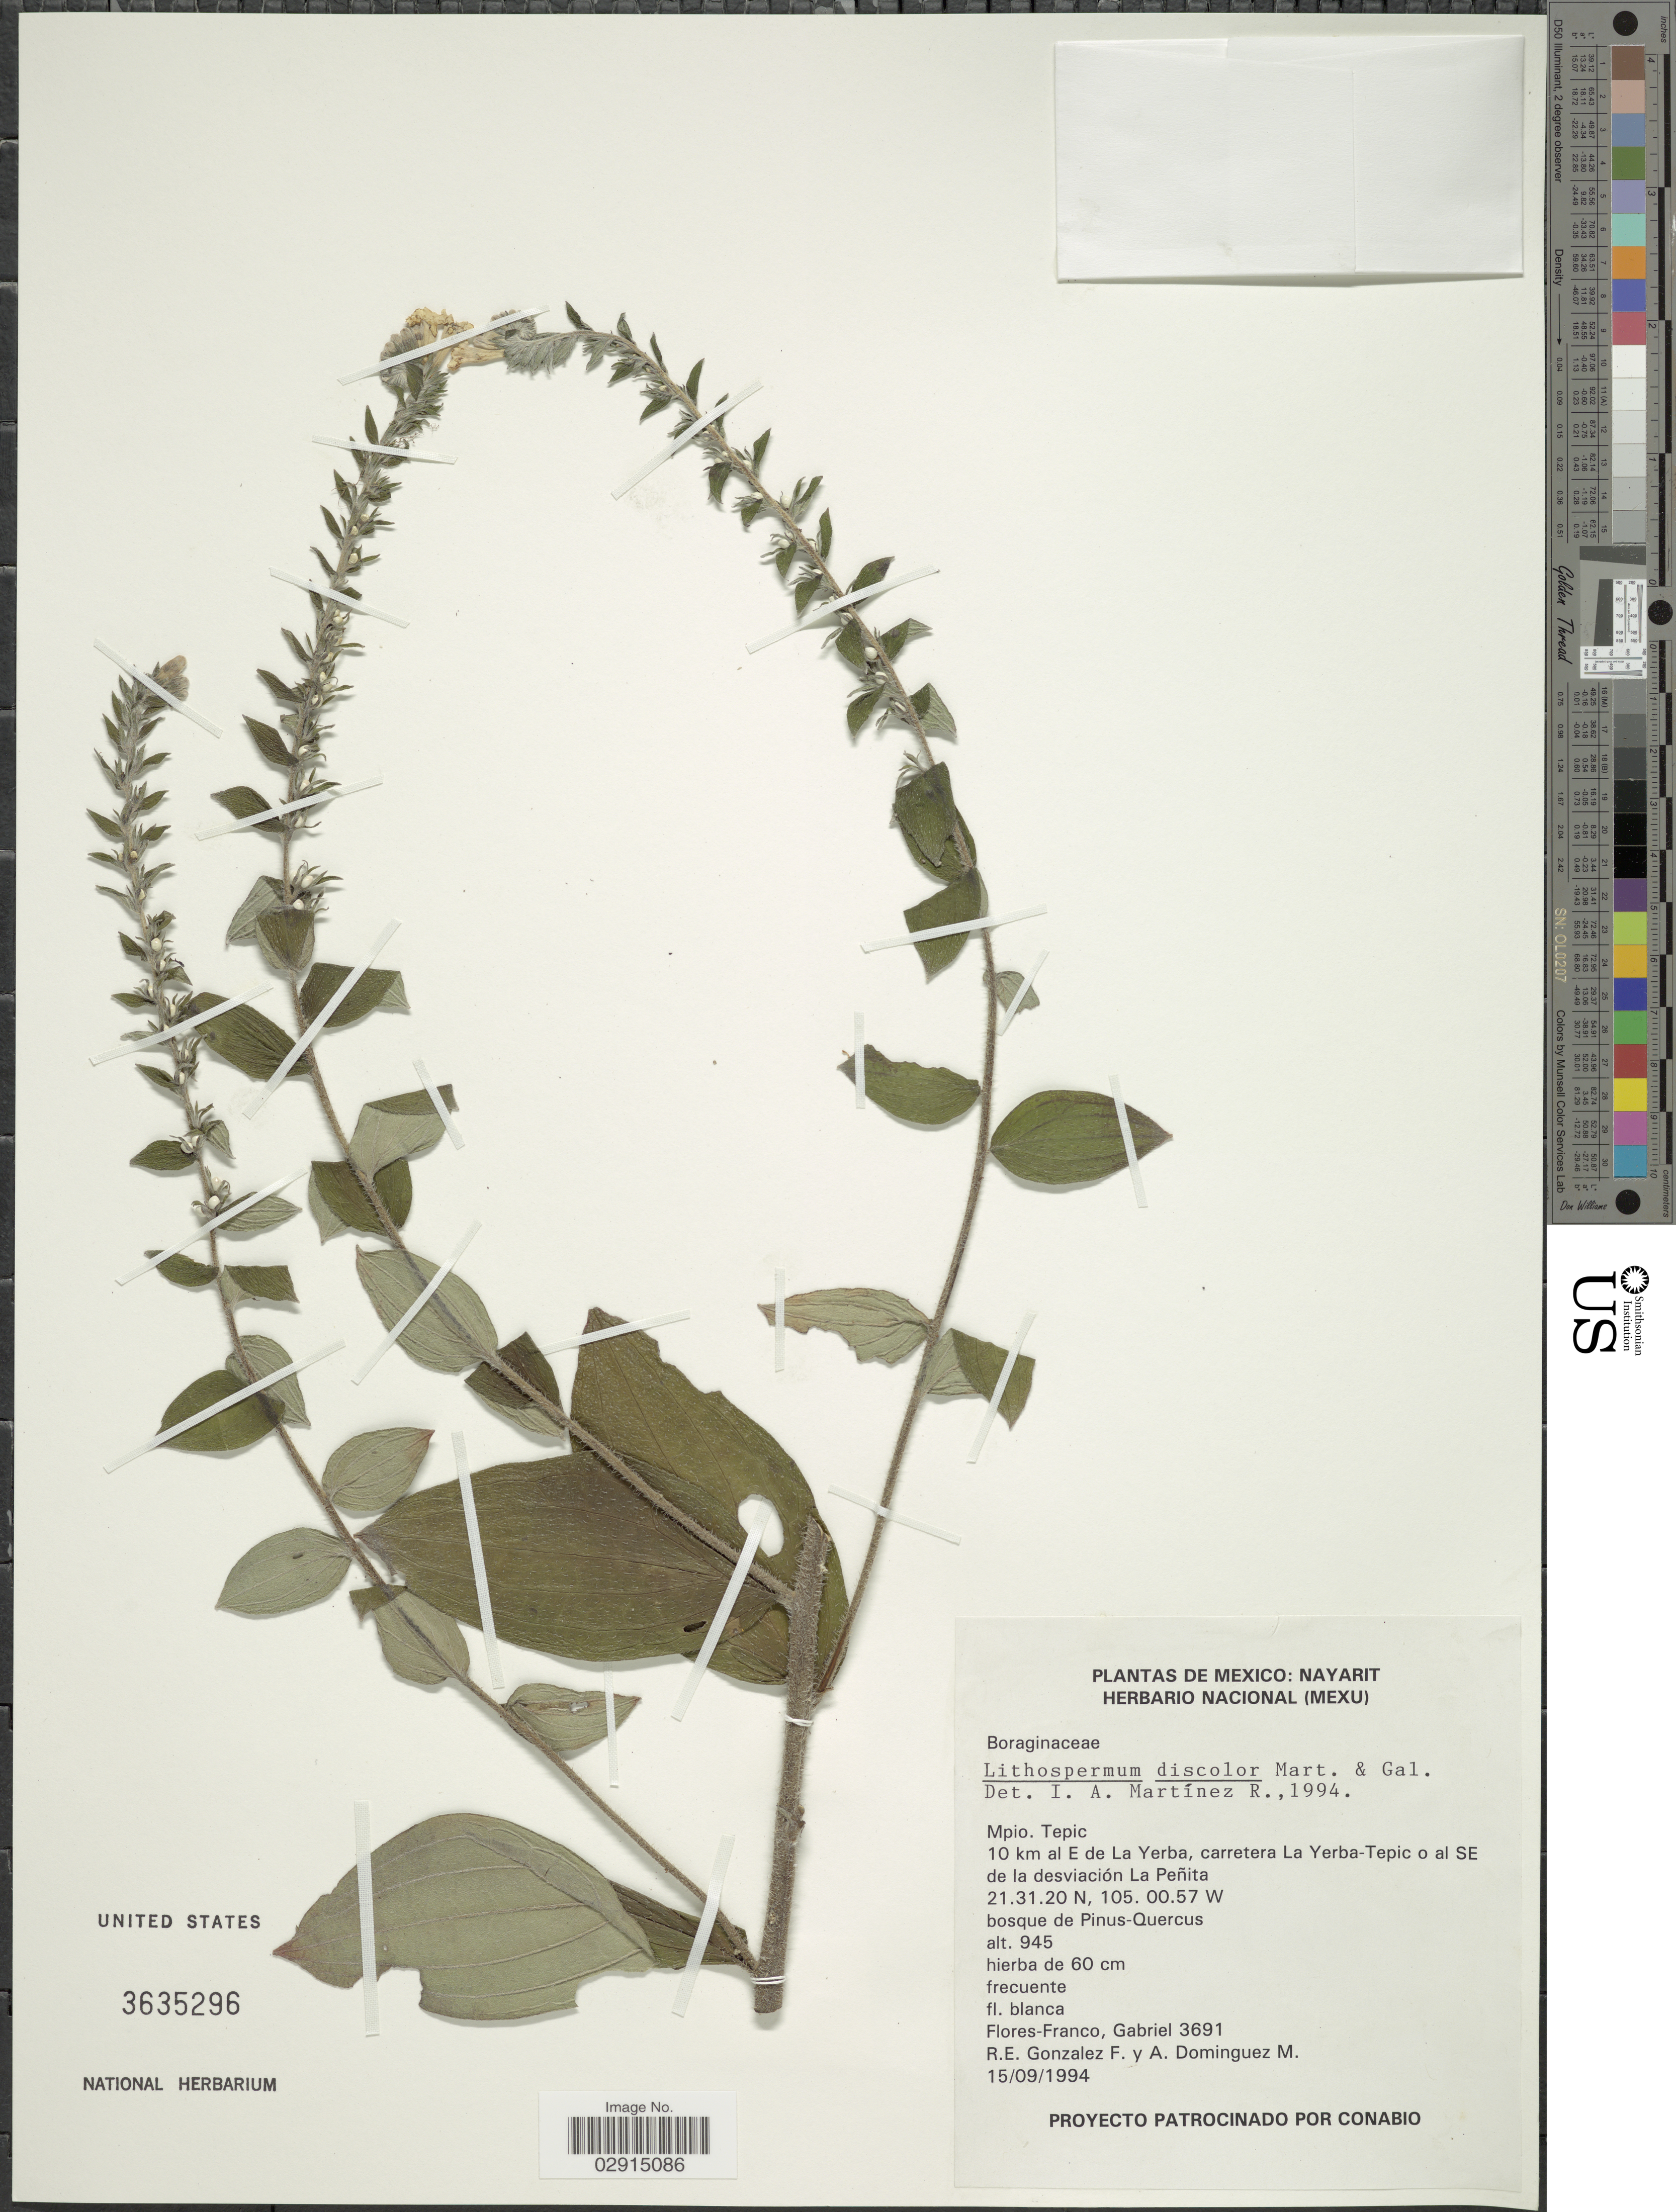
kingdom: Plantae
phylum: Tracheophyta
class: Magnoliopsida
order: Boraginales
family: Boraginaceae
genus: Lithospermum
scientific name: Lithospermum discolor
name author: M. Martens & Galeotti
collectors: G. Flores F., R. E. Gonzalez F. & A. Dominguez M.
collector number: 3691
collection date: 1994-09-15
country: Mexico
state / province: Nayarit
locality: Mpio. Tepic. 10 km al E de La Yerba, carretera La Yerba-Tepic o al SE de la desviación La Peñita.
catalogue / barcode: US 3635296